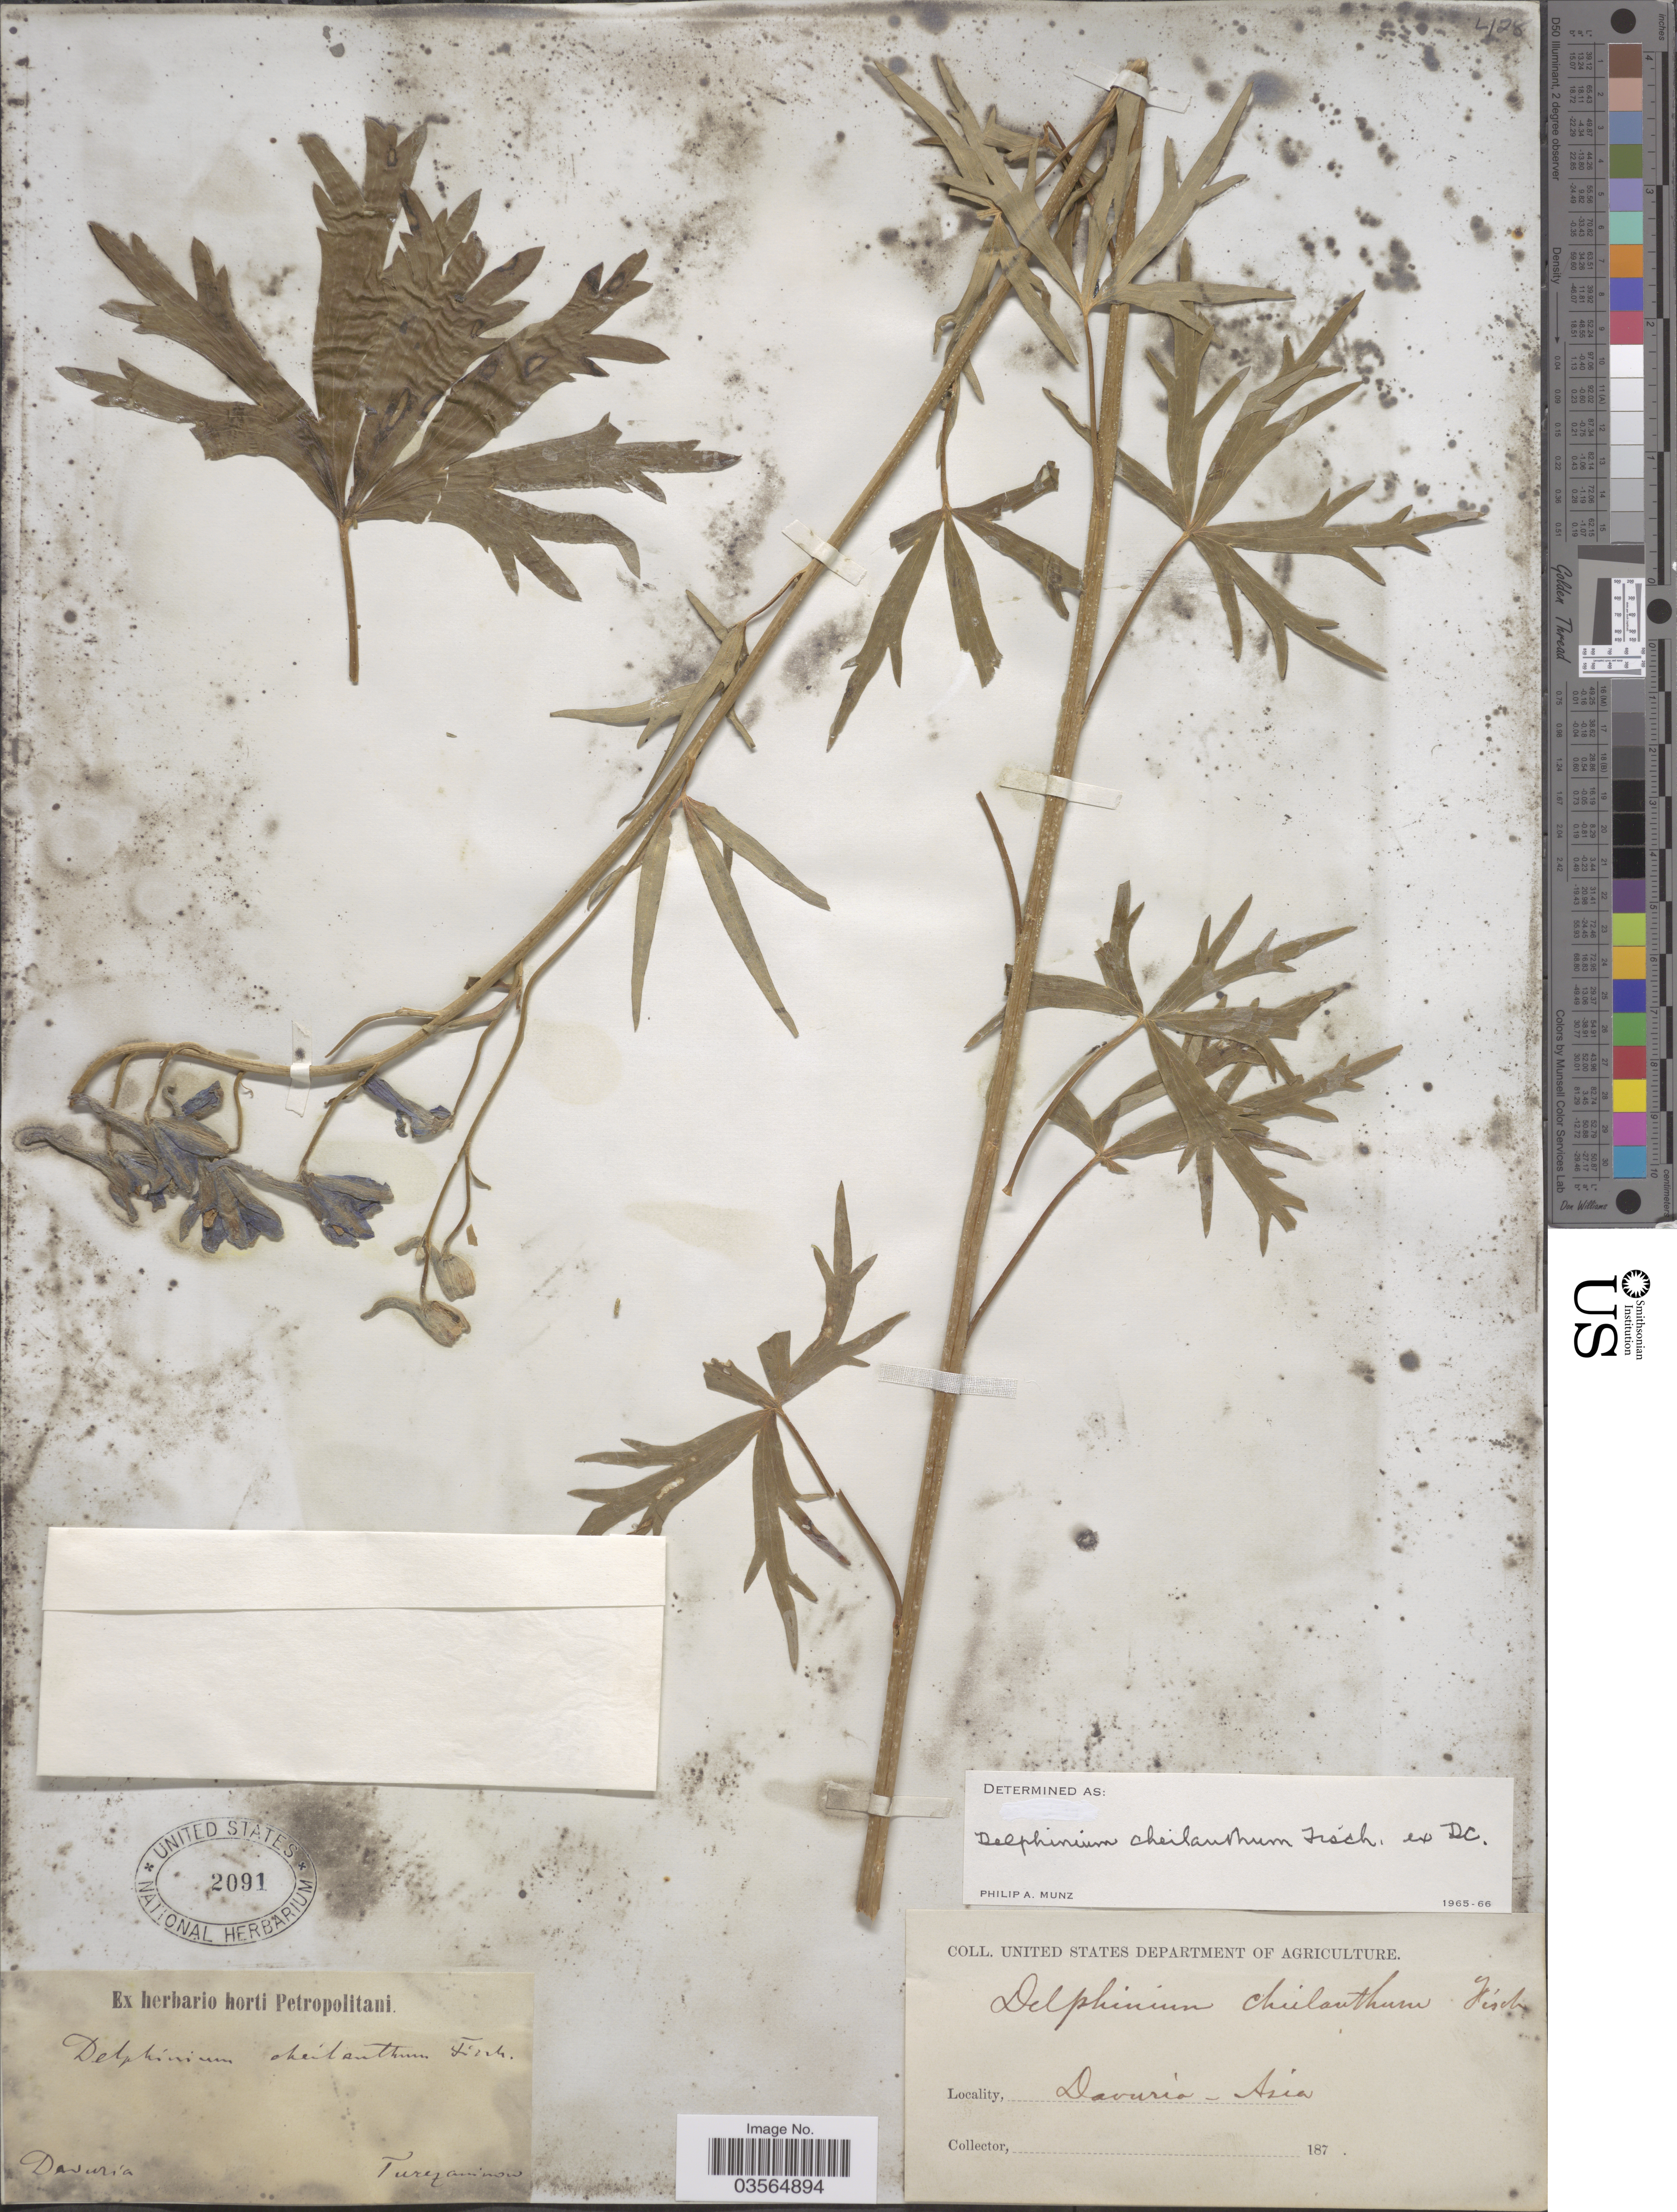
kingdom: Plantae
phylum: Tracheophyta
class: Magnoliopsida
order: Ranunculales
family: Ranunculaceae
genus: Delphinium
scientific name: Delphinium cheilanthum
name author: Fisch. ex DC.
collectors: -. Turezaninow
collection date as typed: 187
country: Russian Federation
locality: Davuria - Asia.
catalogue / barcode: US 2091